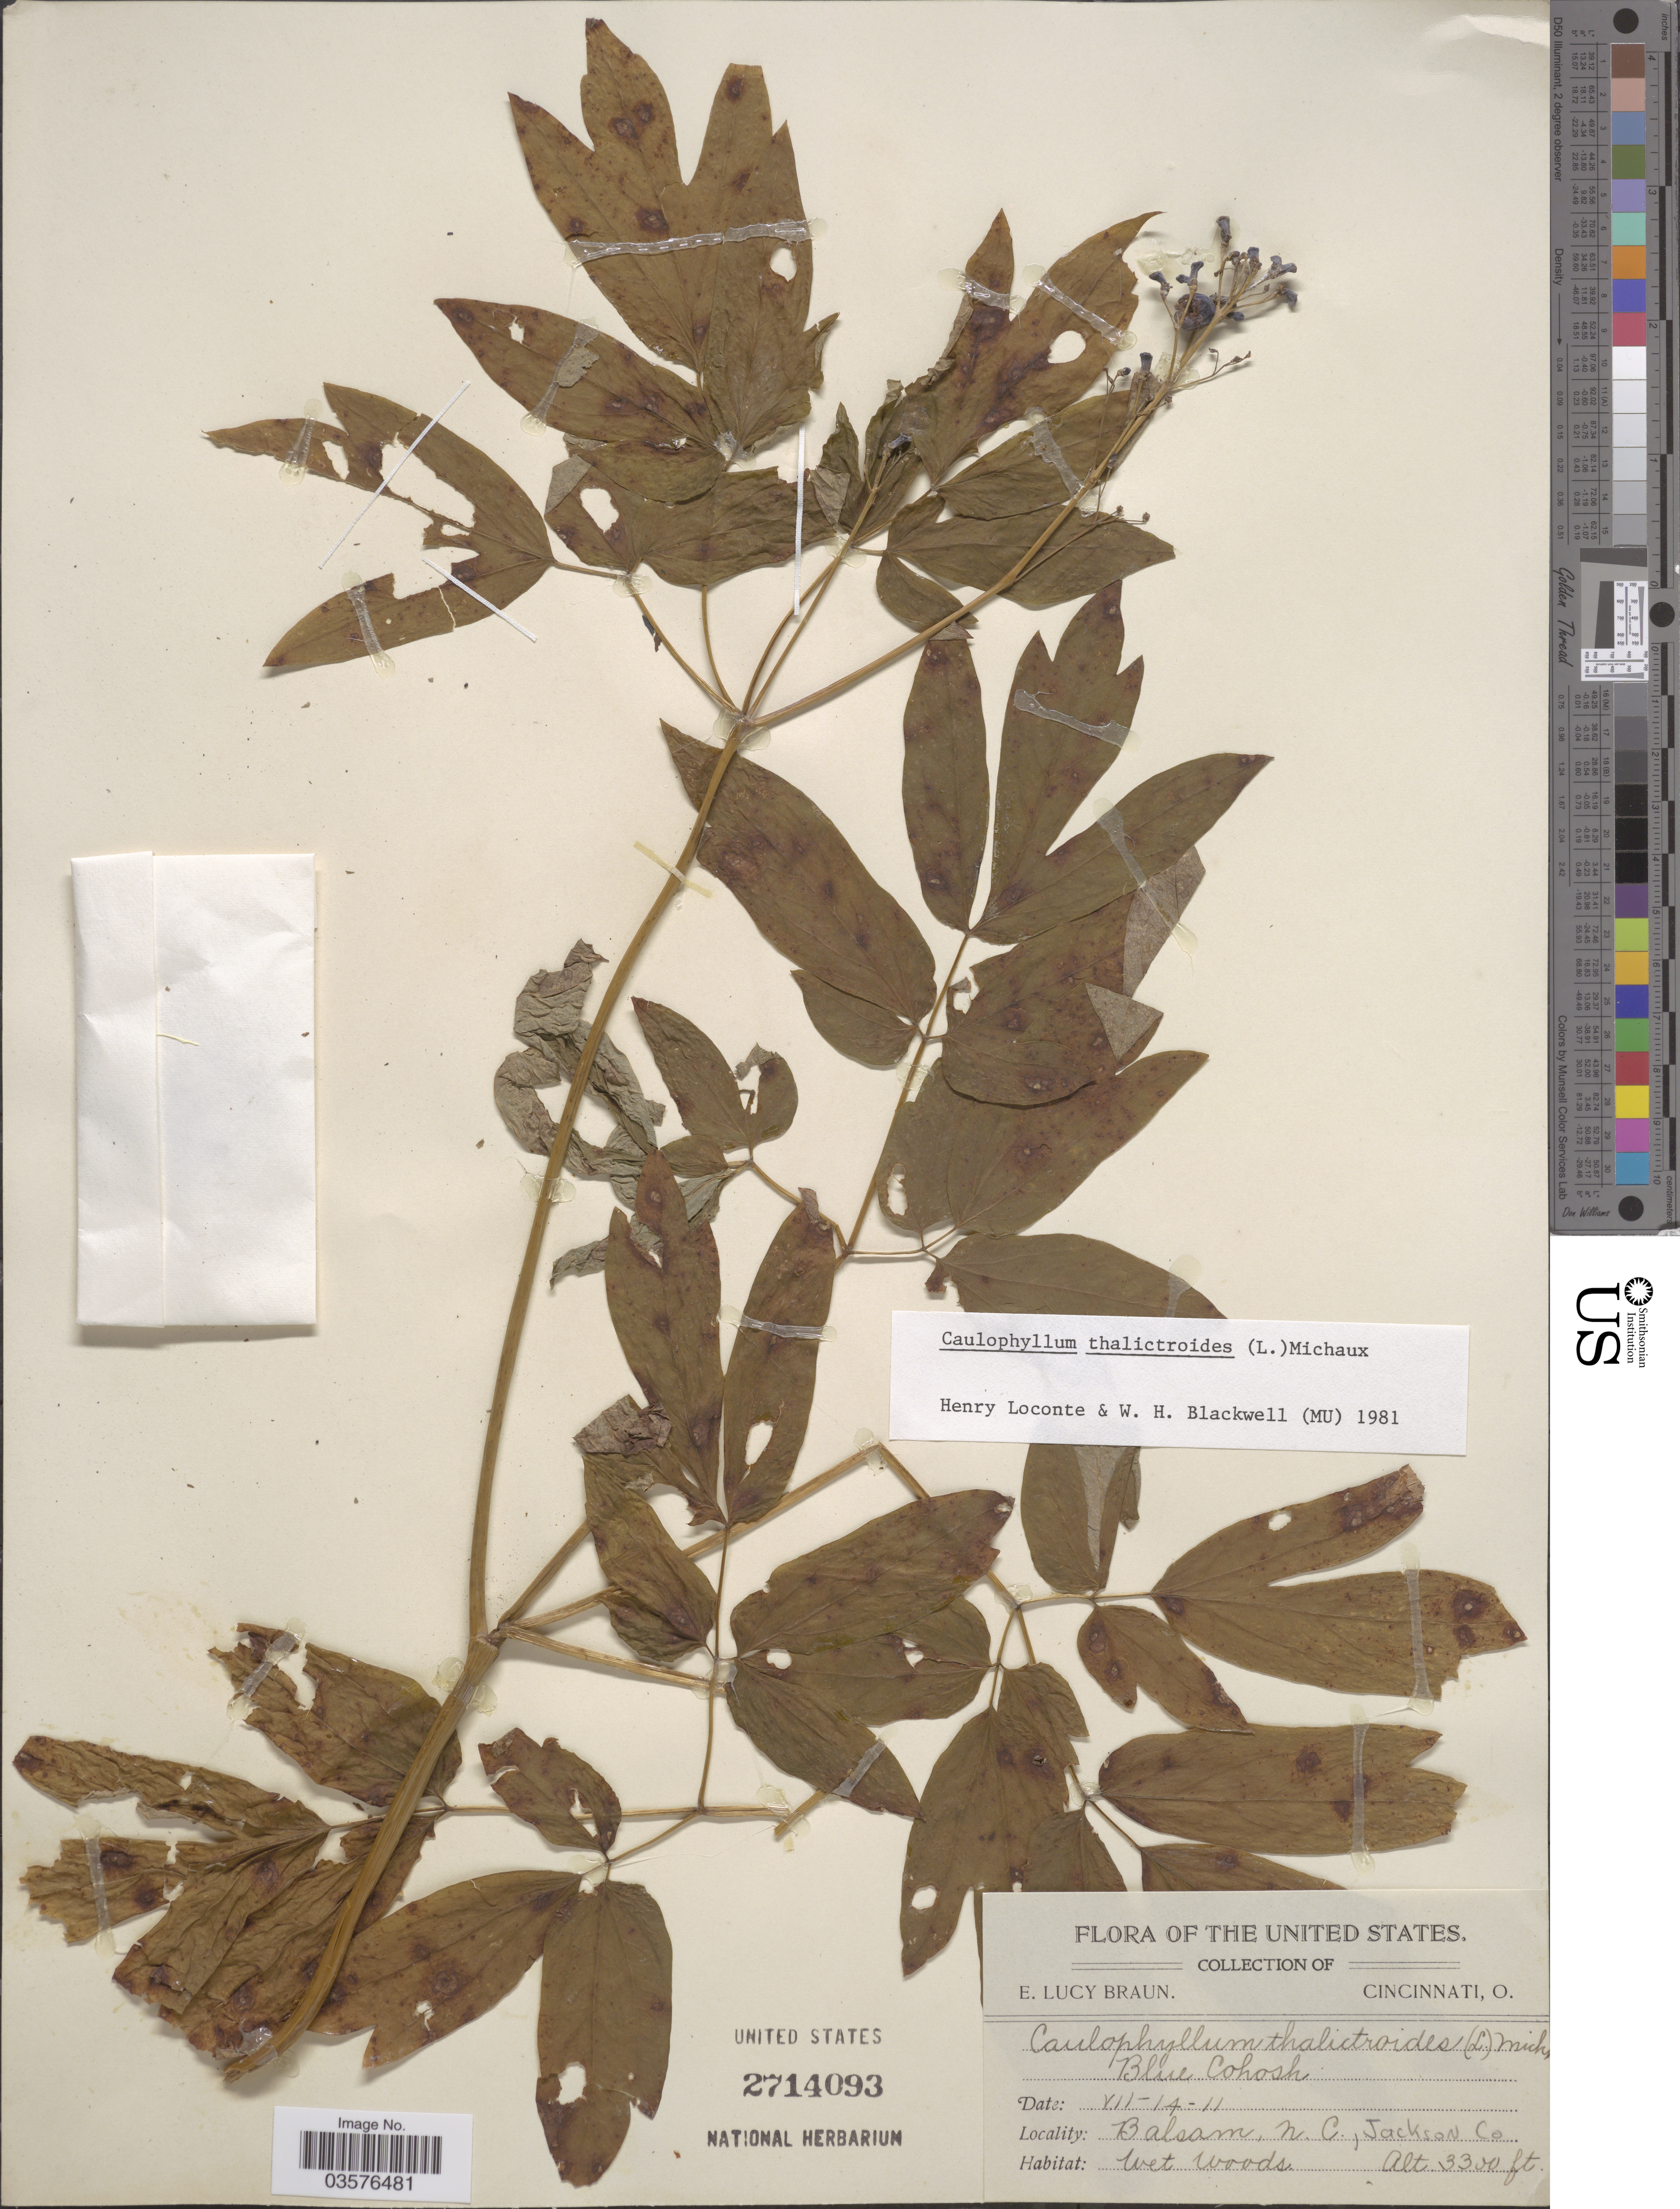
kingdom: Plantae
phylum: Tracheophyta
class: Magnoliopsida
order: Ranunculales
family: Berberidaceae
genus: Caulophyllum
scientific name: Caulophyllum thalictroides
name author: (L.) Michx.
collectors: E. L. Braun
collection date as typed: Transcribed d/m/y: 14/7/11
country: United States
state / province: North Carolina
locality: Balsam, Jackson Co.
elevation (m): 1006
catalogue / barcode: US 2714093